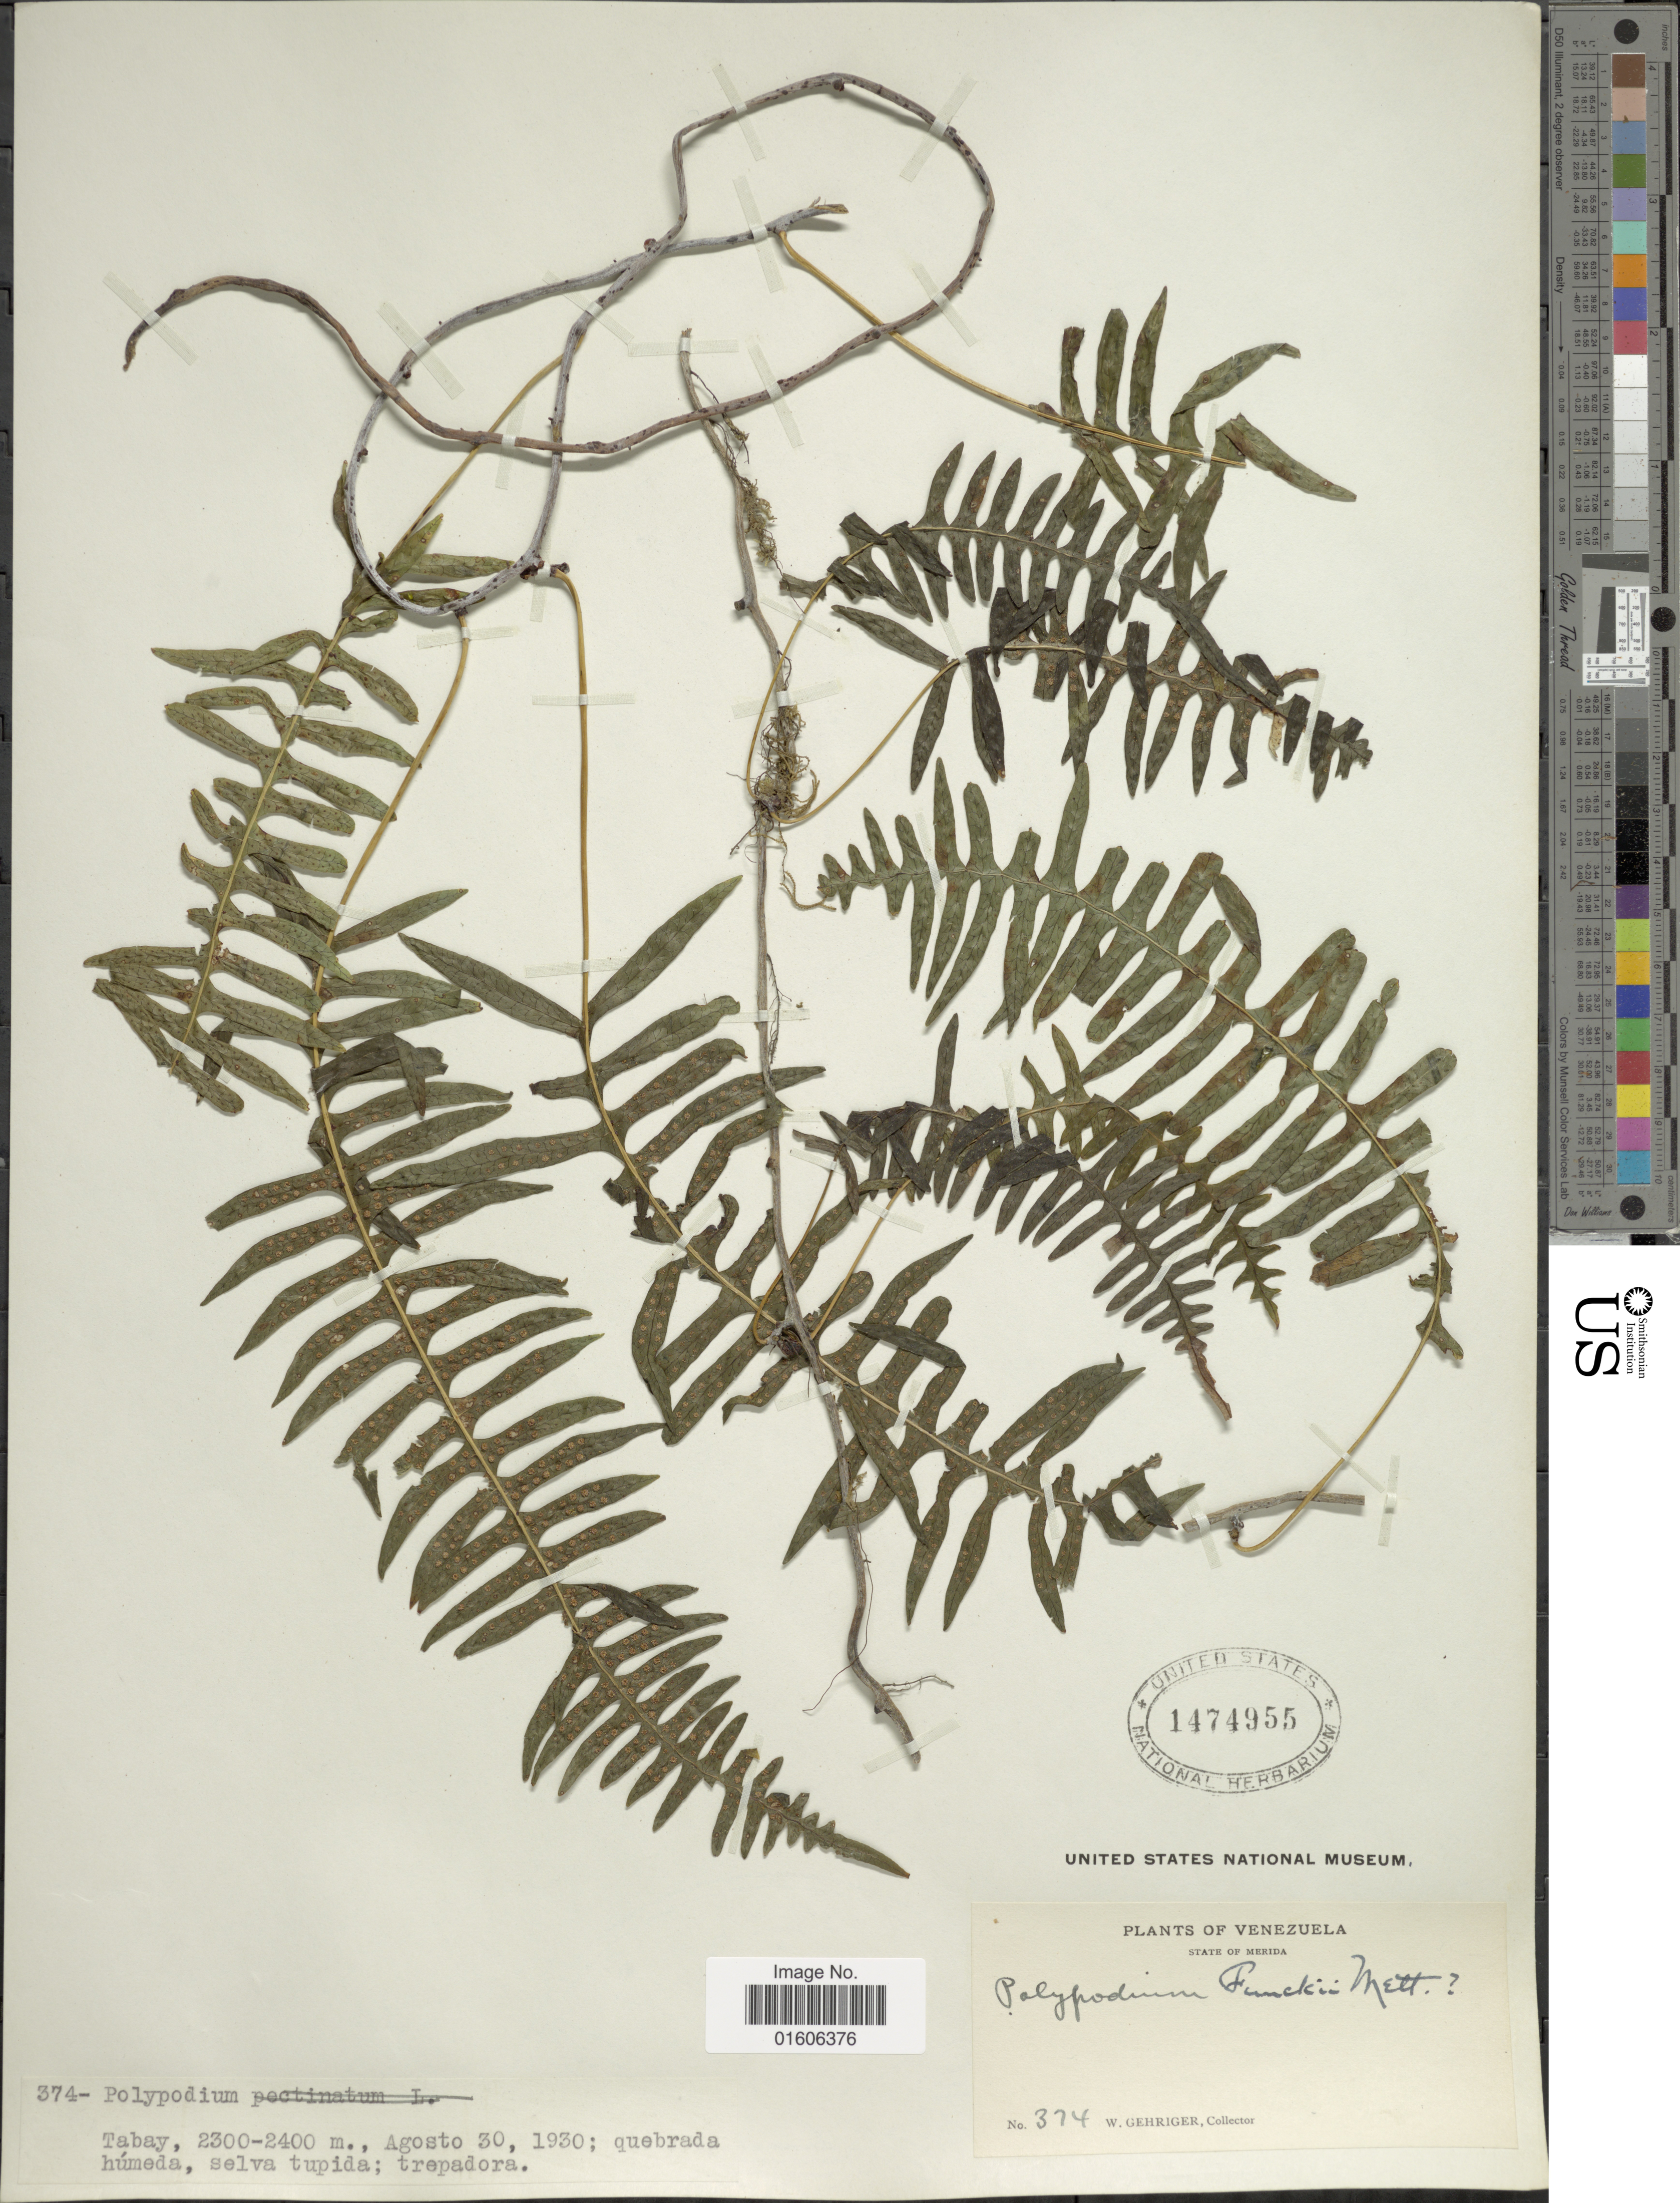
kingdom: Plantae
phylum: Tracheophyta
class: Polypodiopsida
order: Polypodiales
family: Polypodiaceae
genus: Serpocaulon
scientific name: Serpocaulon funckii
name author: (Mett.) A.R. Sm.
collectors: W. Gehriger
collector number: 374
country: Venezuela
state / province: Mérida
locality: State of Merida.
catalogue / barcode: US 1474955